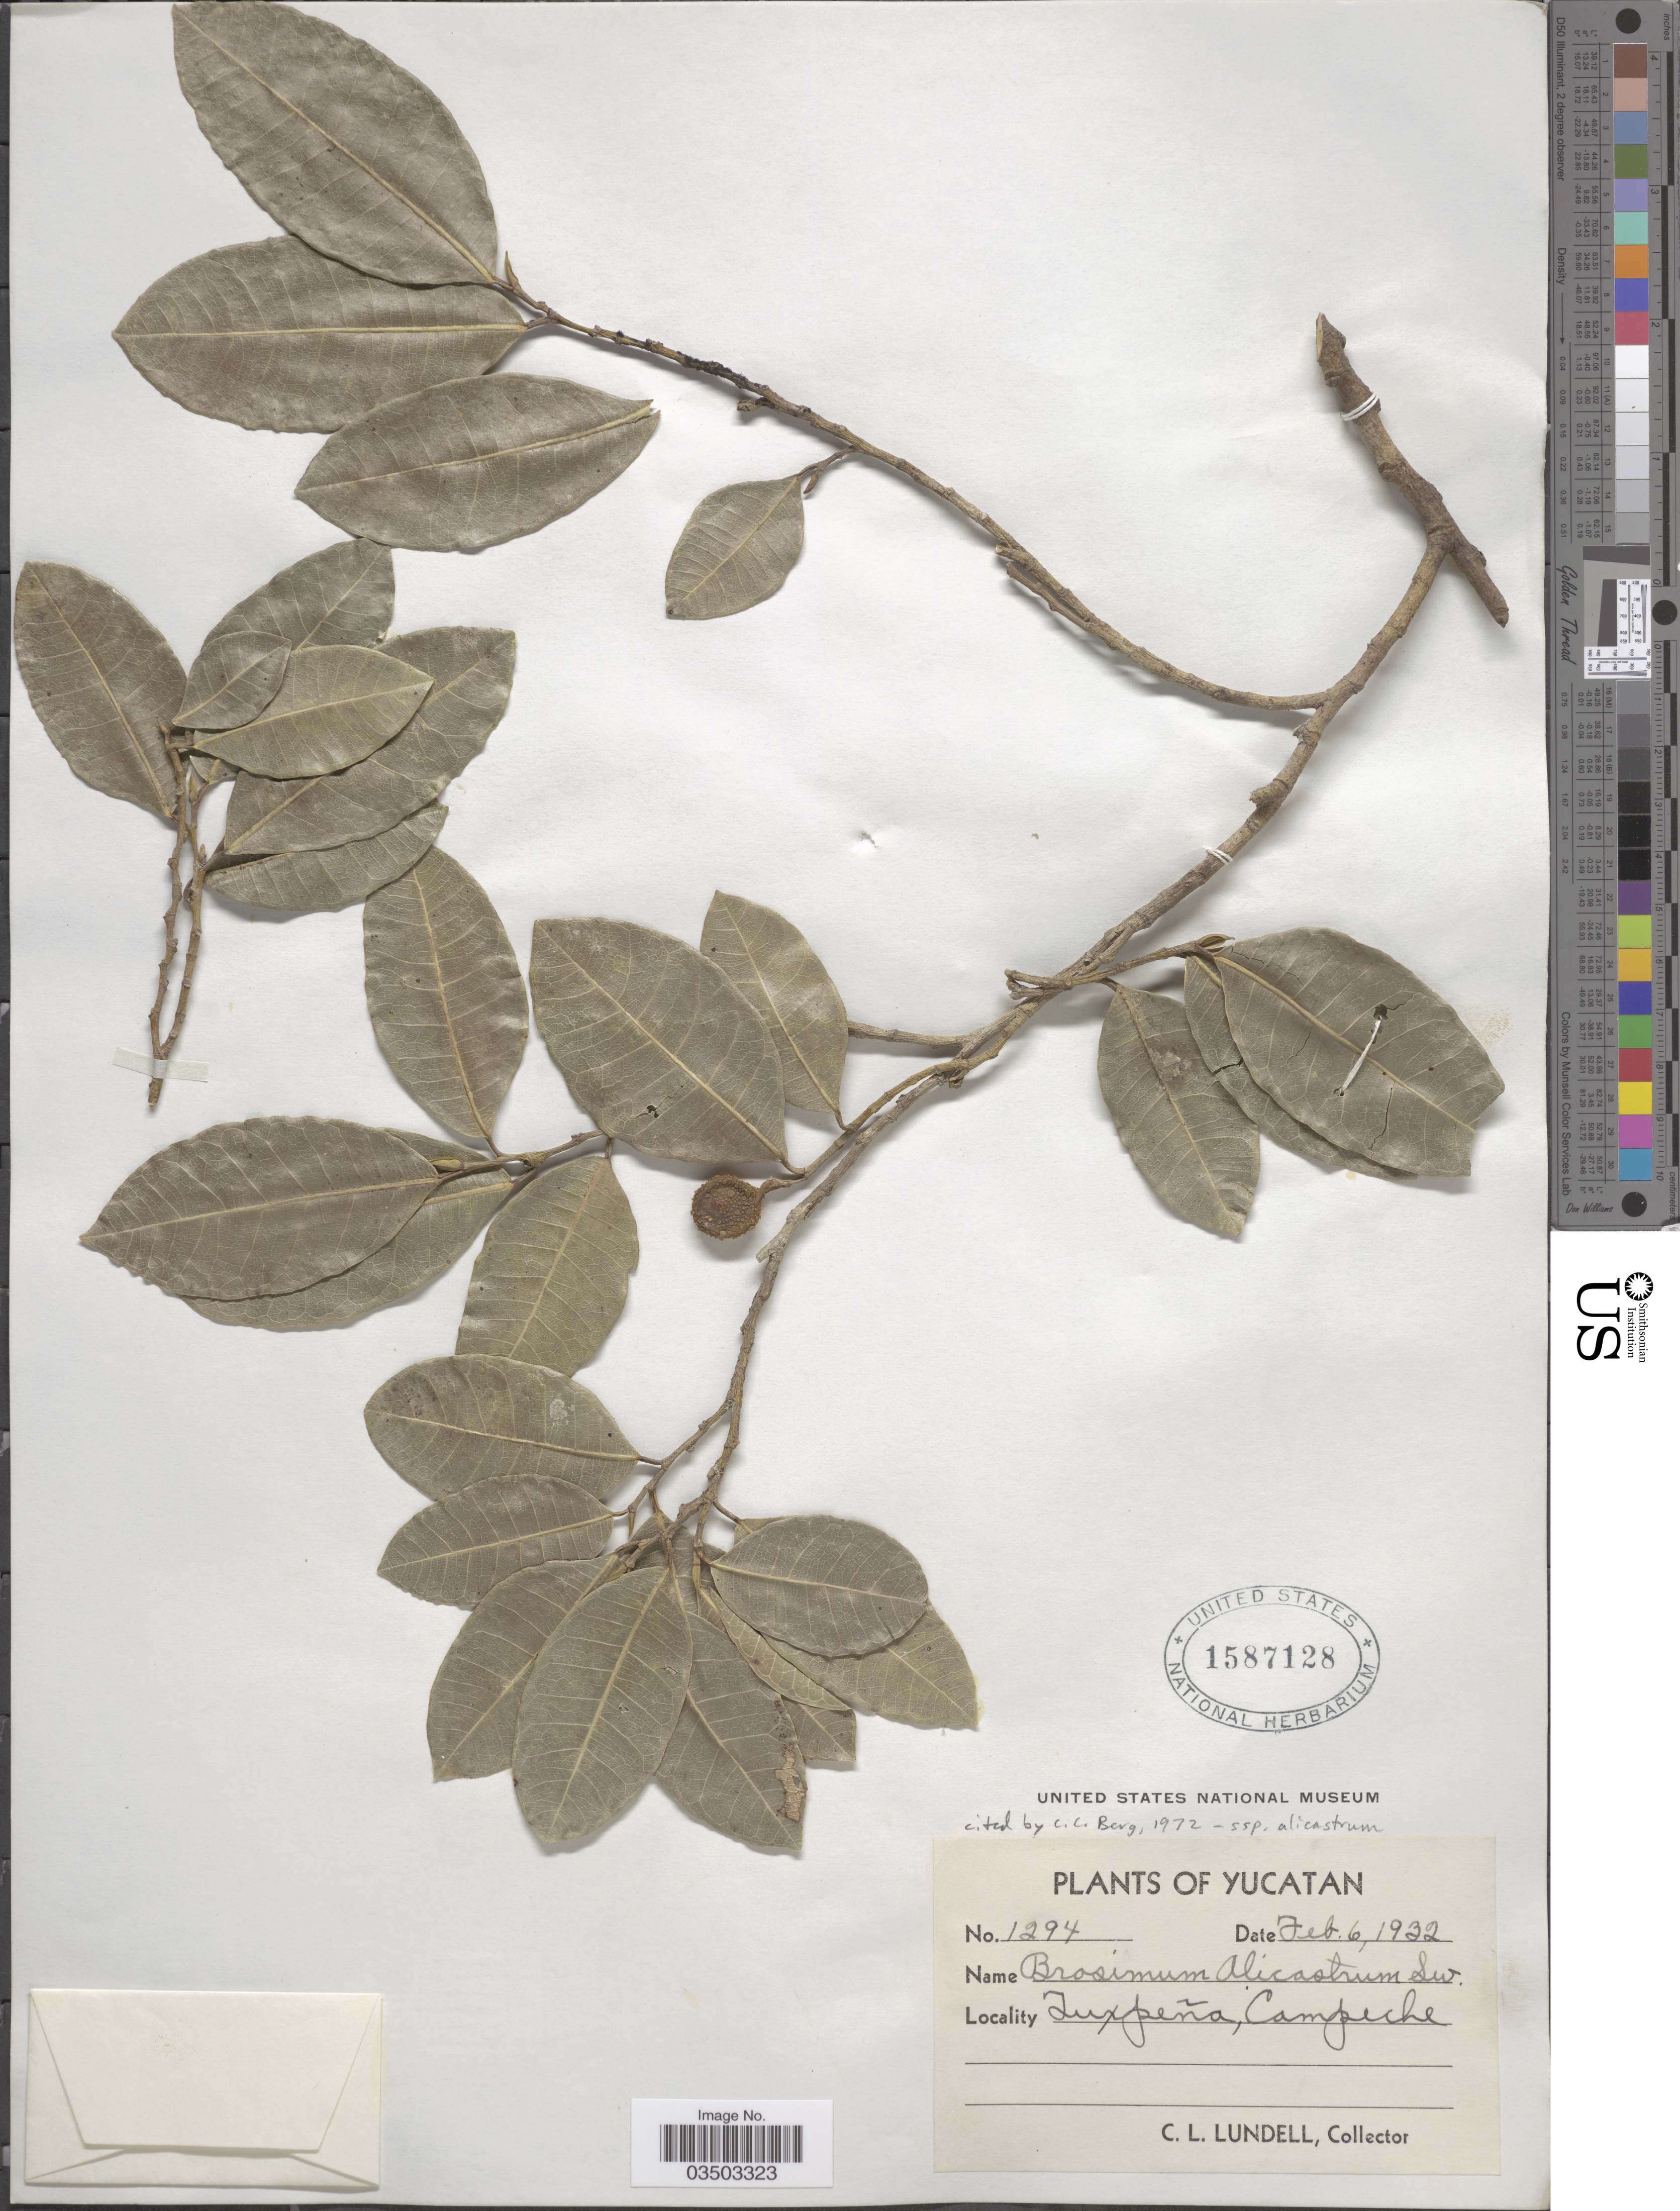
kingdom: Plantae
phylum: Tracheophyta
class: Magnoliopsida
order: Rosales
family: Moraceae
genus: Brosimum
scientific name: Brosimum alicastrum subsp. alicastrum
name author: Sw.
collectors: C. L. Lundell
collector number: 1294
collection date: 1932-02-06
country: Mexico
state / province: Campeche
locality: Yucatan. Tuxpeña.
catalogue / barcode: US 1587128